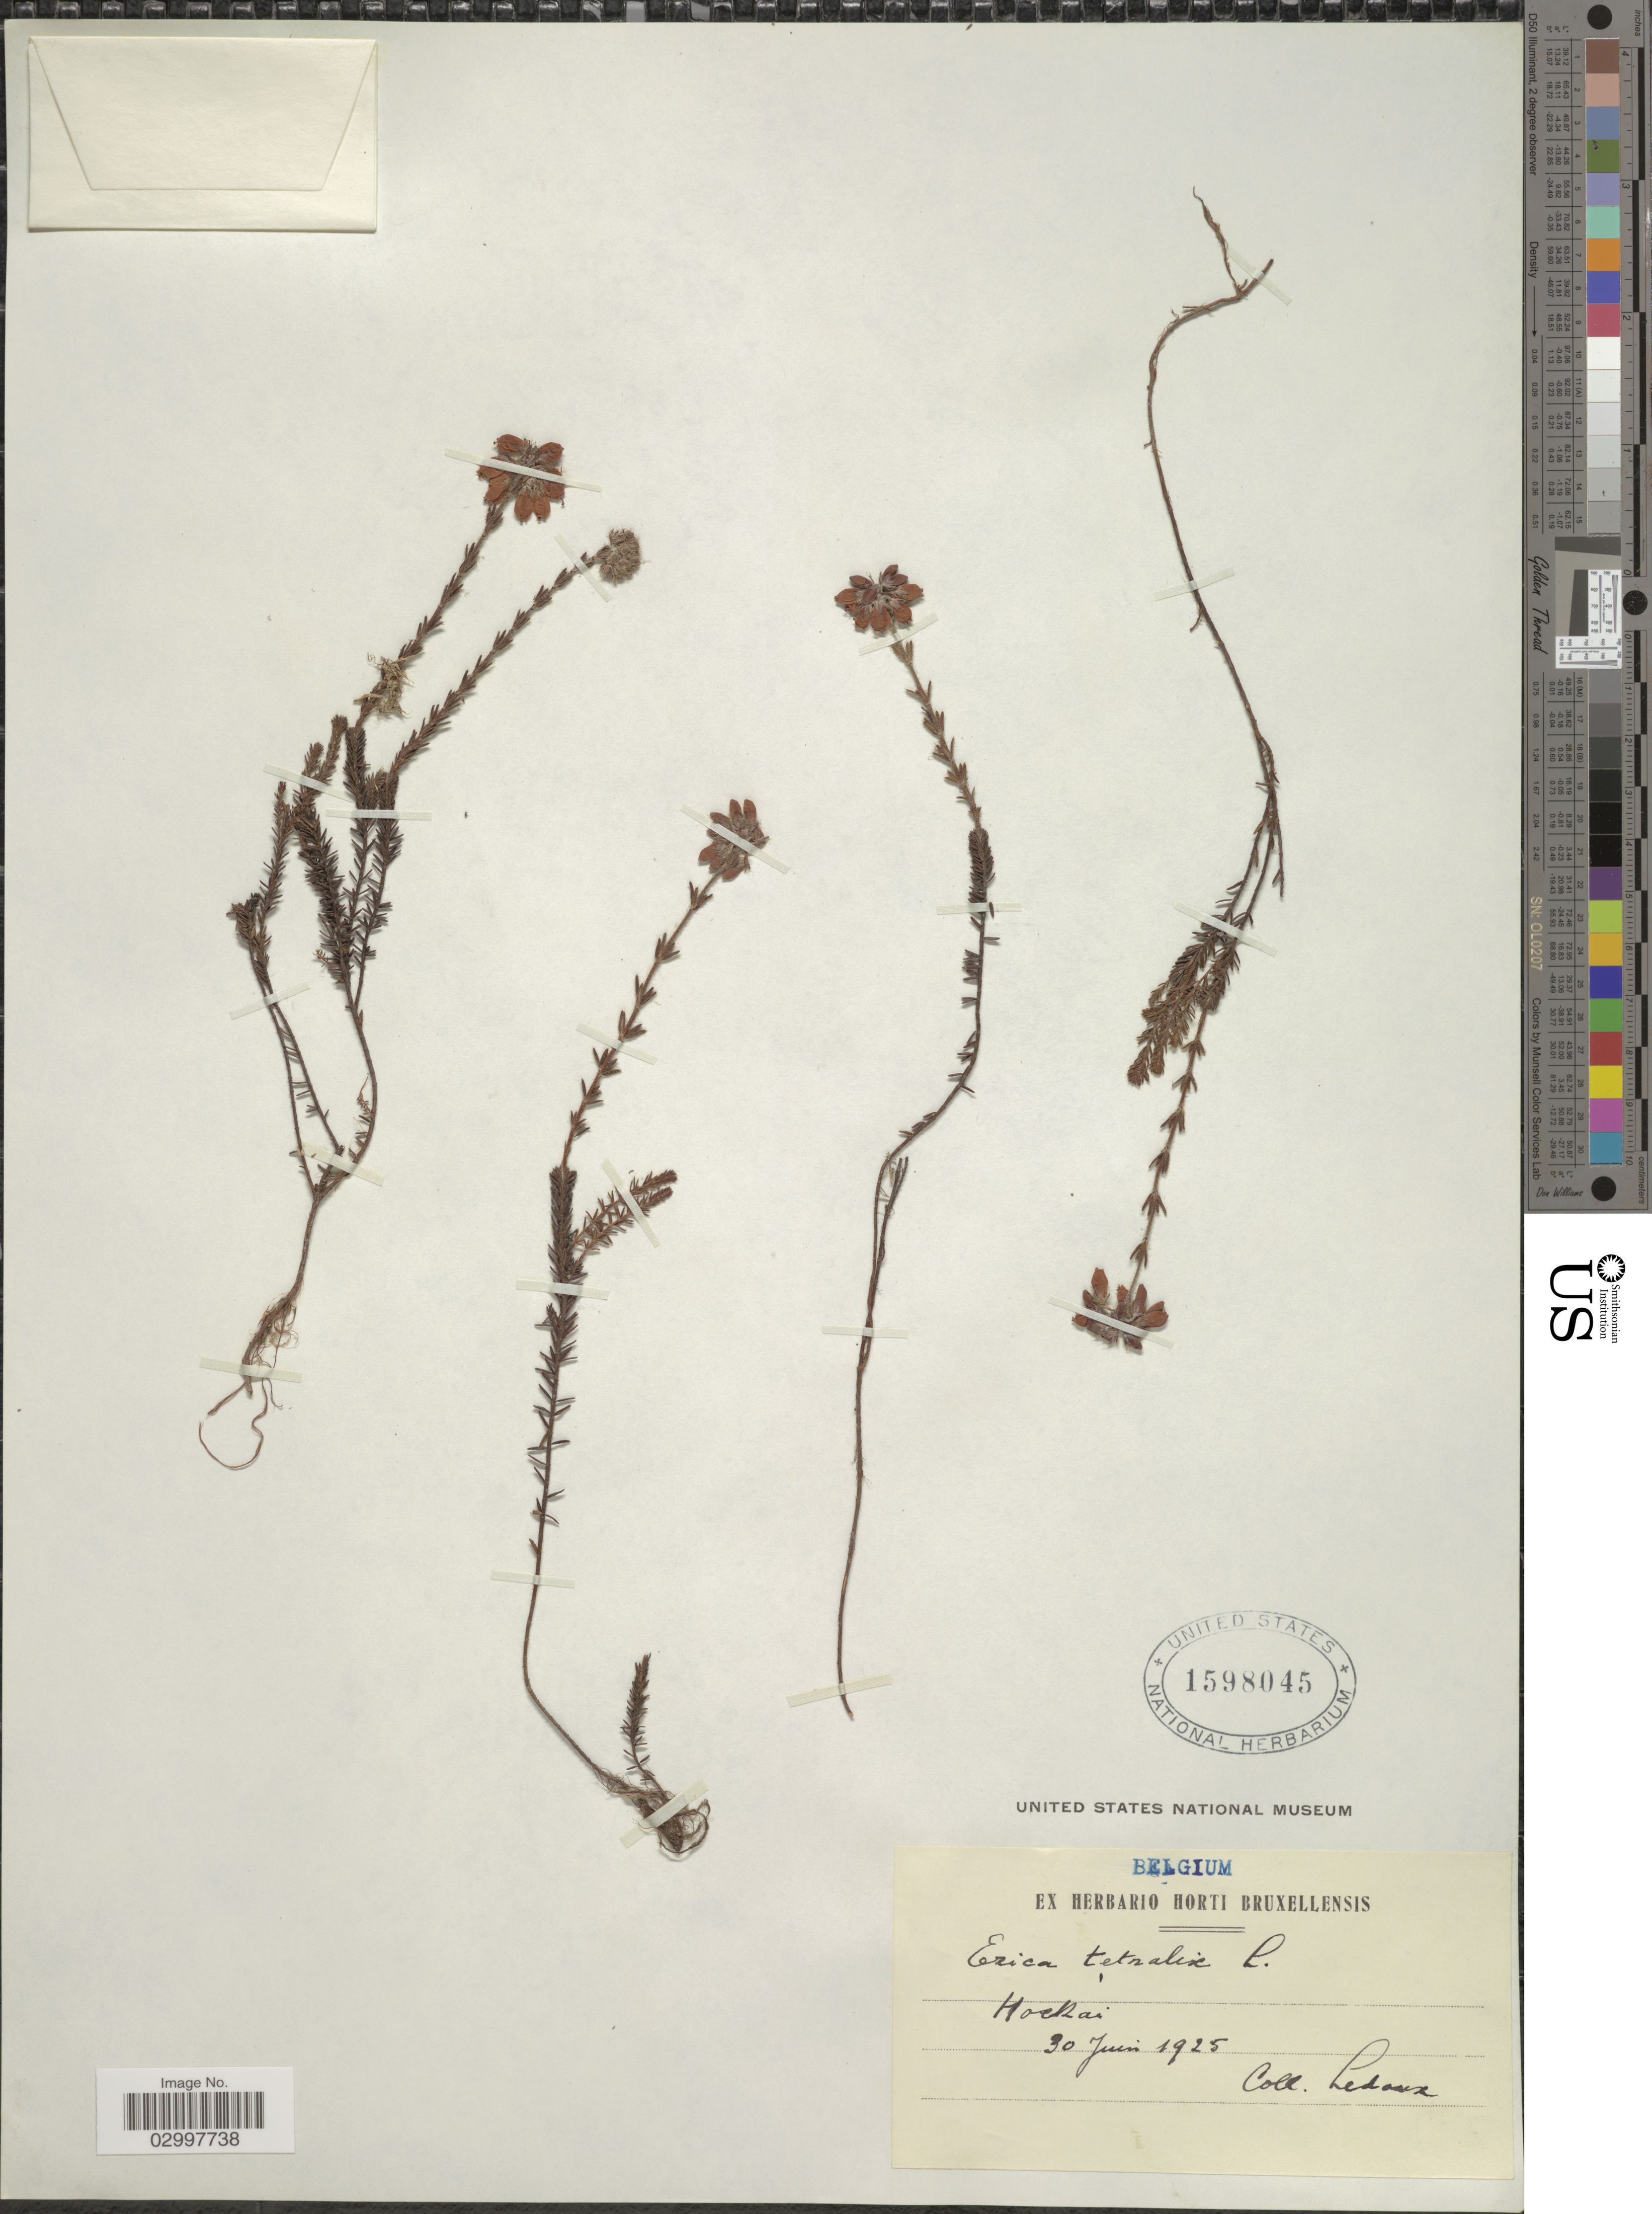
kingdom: Plantae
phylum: Tracheophyta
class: Magnoliopsida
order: Ericales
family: Ericaceae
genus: Erica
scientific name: Erica tetralix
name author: L.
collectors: -. Ledoux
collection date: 1925-06-30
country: Belgium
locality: Hockai.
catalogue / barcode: US 1598045